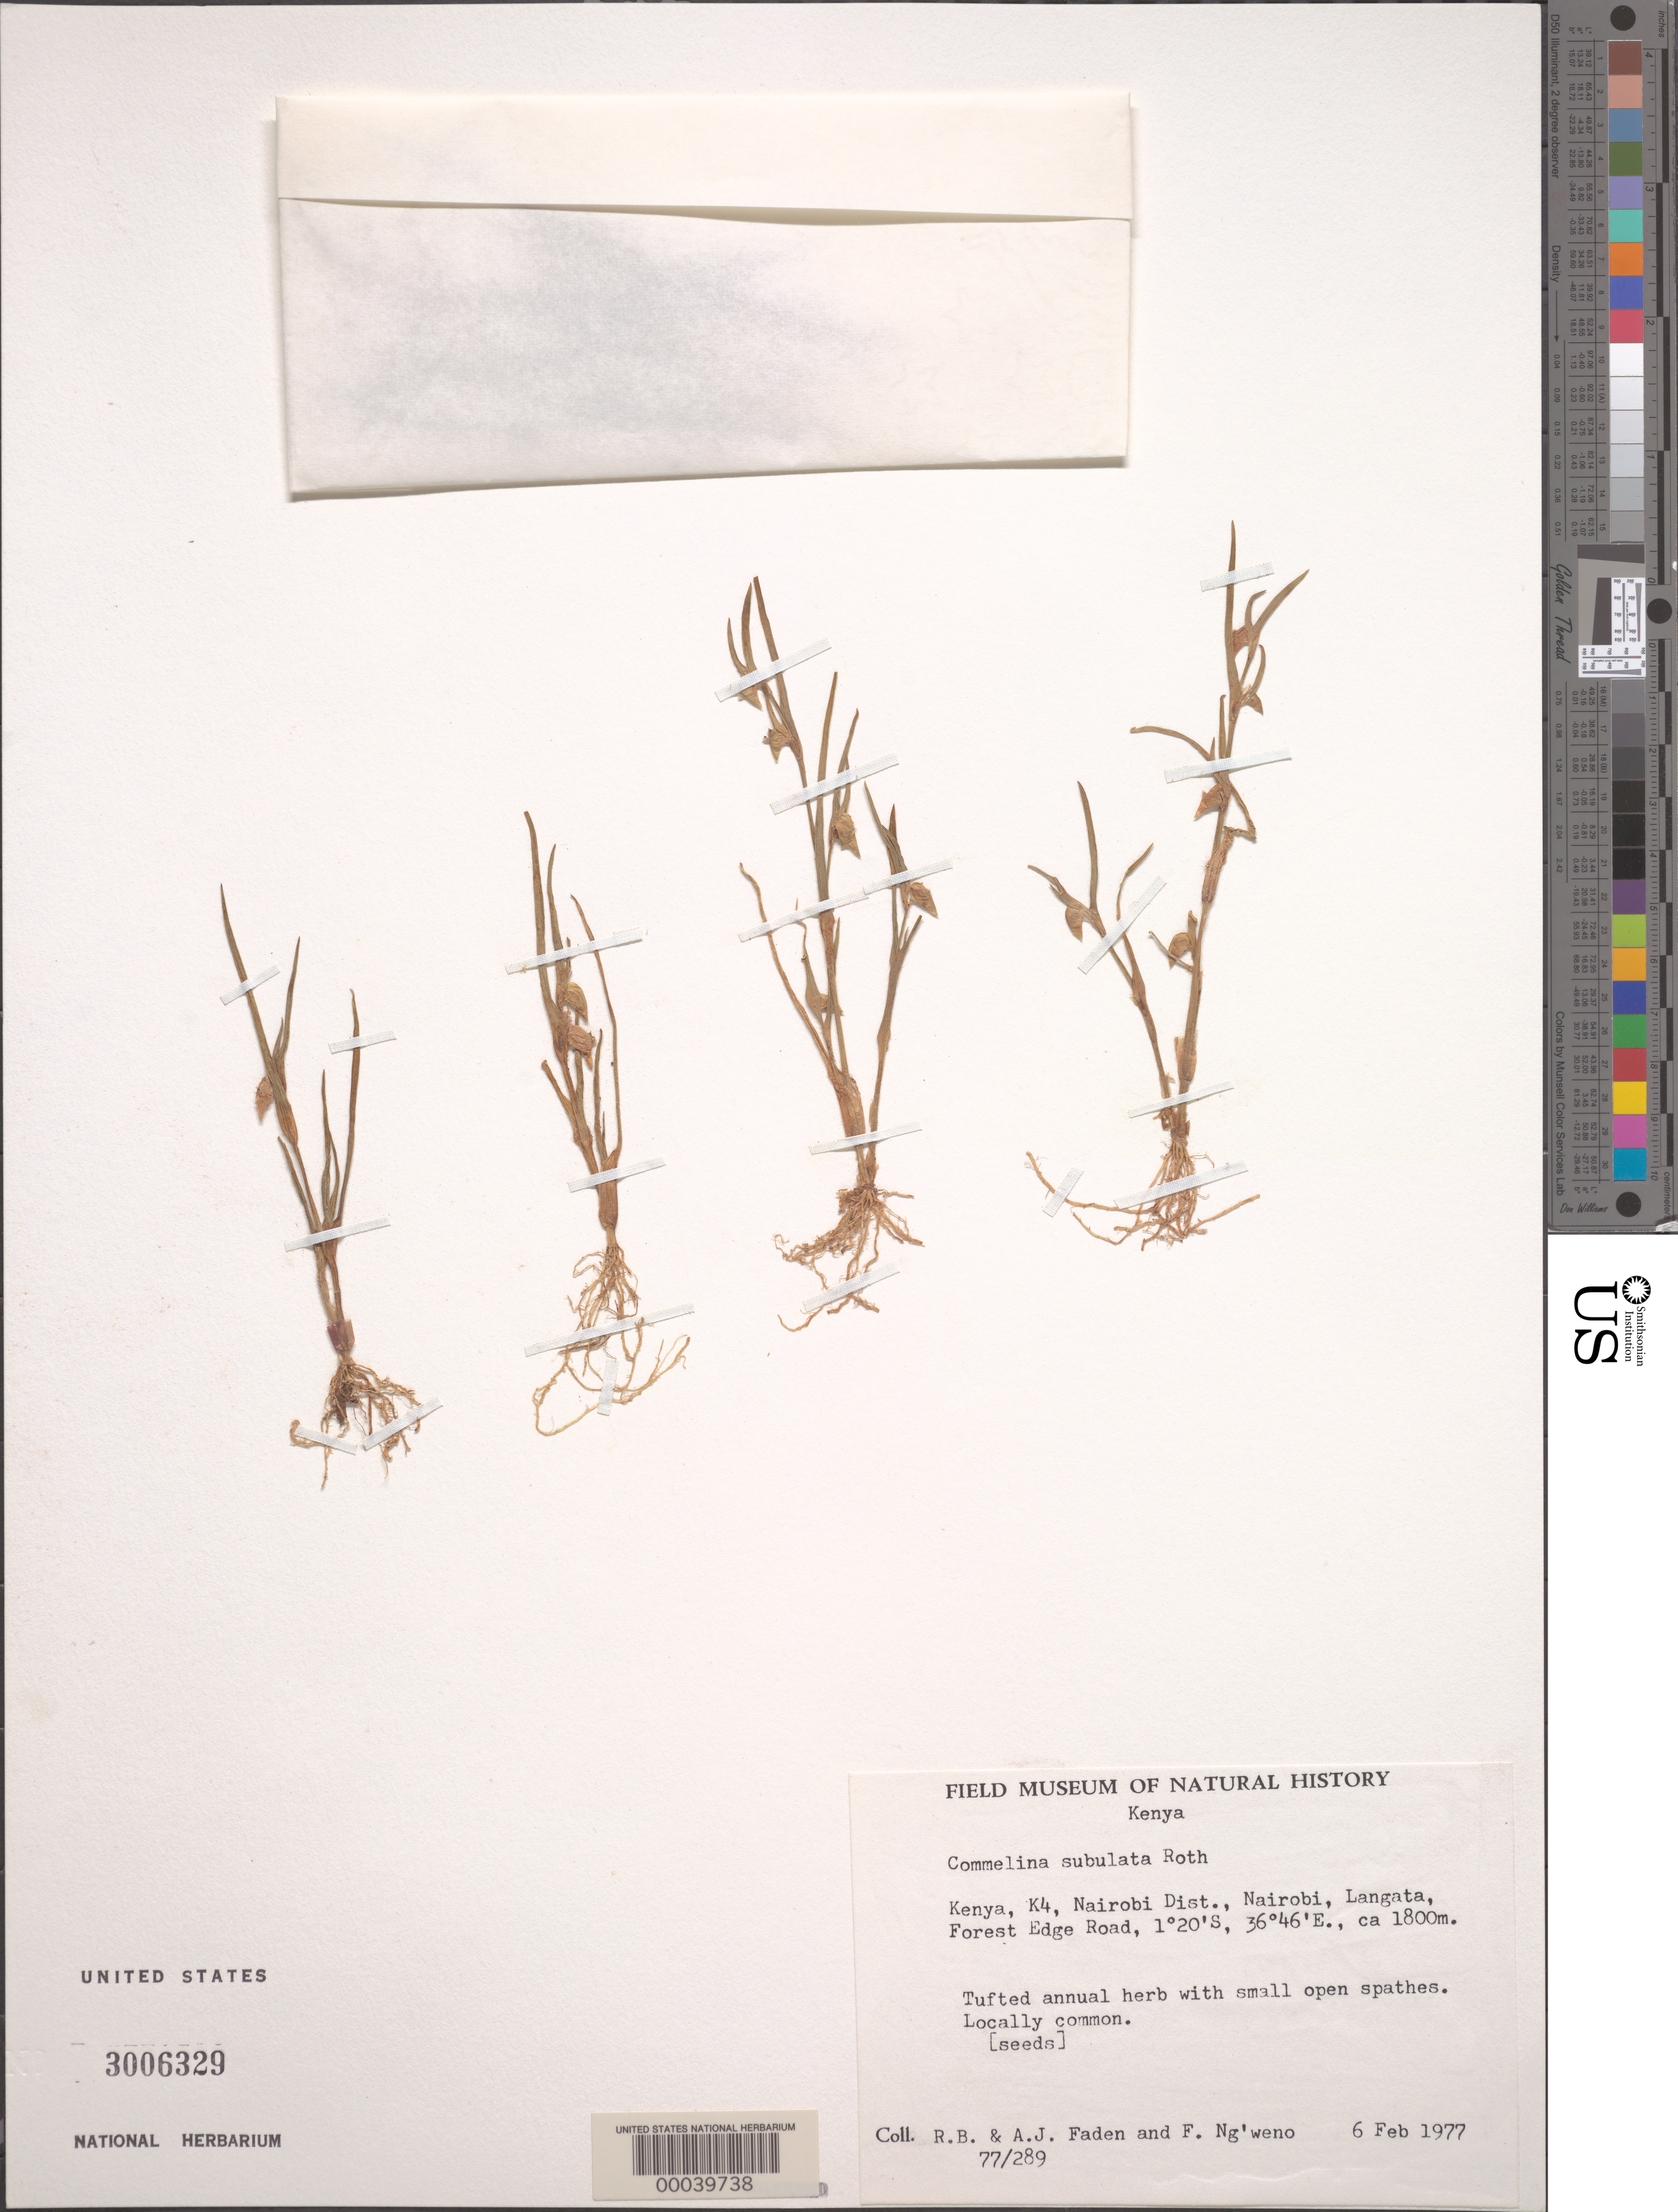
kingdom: Plantae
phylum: Tracheophyta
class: Liliopsida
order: Commelinales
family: Commelinaceae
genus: Commelina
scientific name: Commelina subulata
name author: Roth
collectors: R. B. Faden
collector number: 77/289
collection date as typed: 06 Feb 1977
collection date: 1977-02-06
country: Kenya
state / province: Nairobi Area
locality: Nairobi; langata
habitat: Roadside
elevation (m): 1800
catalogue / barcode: US 3006329